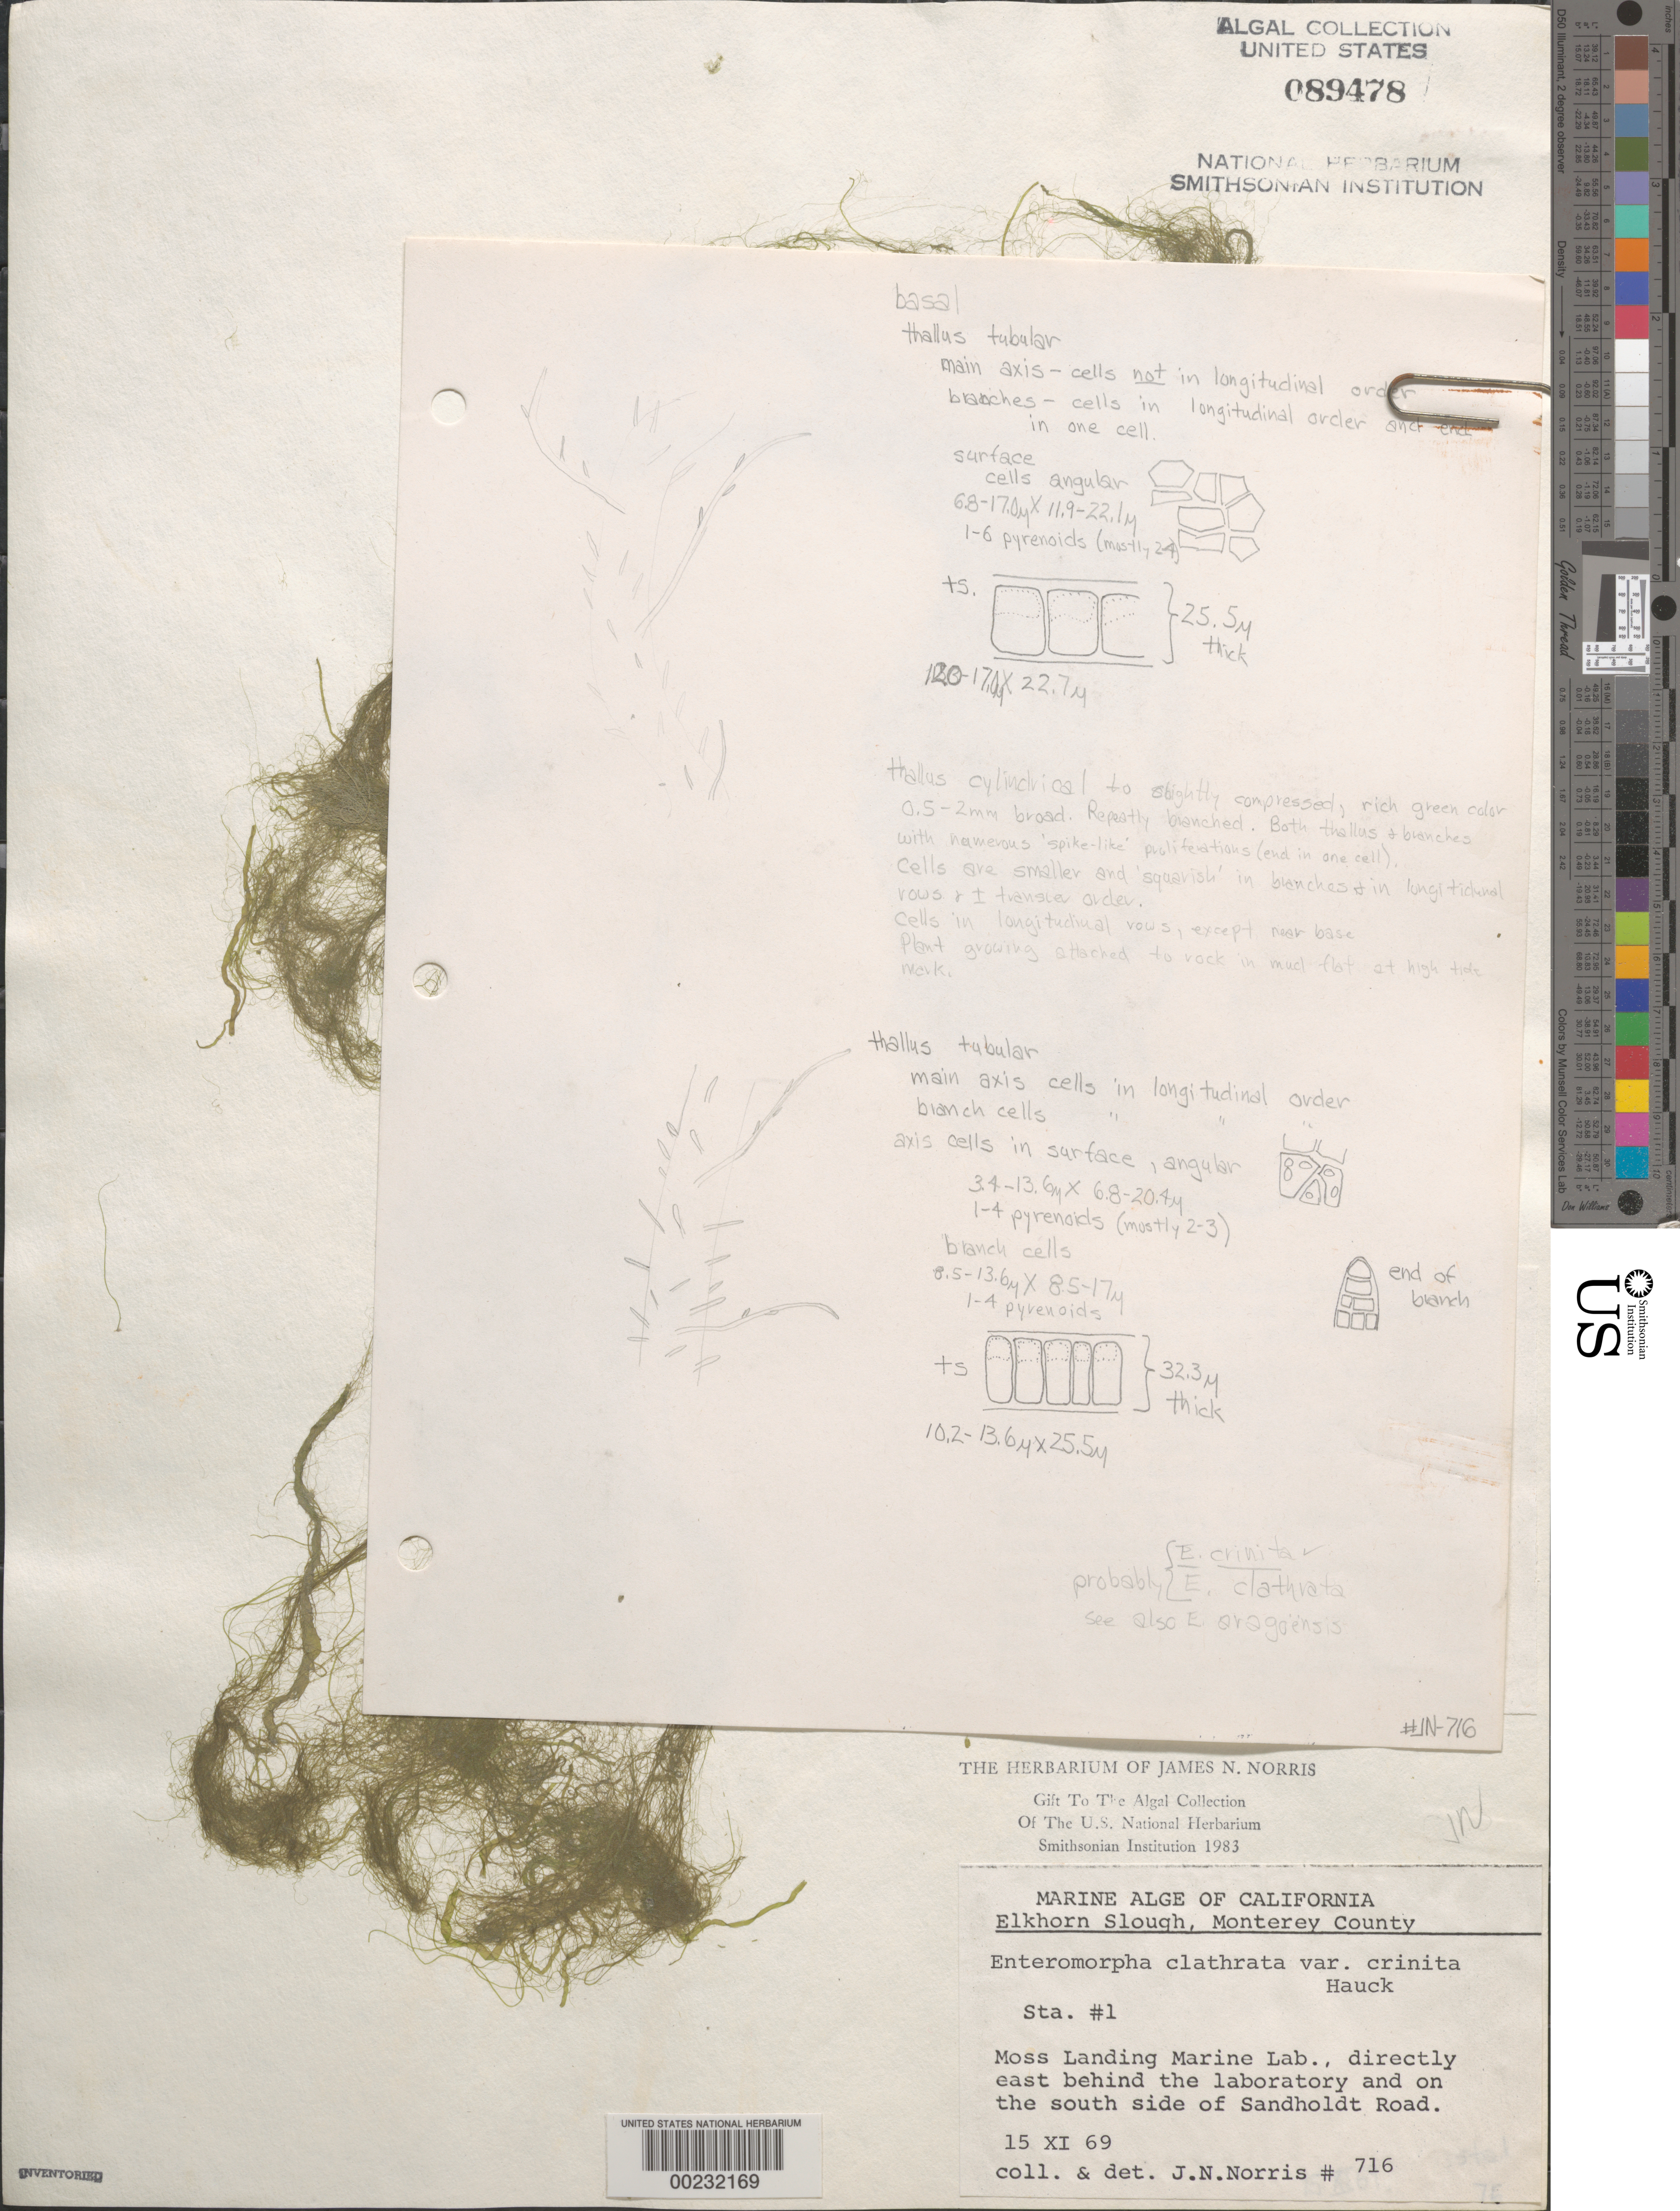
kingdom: Plantae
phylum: Chlorophyta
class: Ulvophyceae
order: Cladophorales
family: Cladophoraceae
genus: Cladophora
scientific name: Cladophora vagabunda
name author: (L.) C. Hoek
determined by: Algae name updating Project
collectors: J. N. Norris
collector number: JN-716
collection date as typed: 15 Nov 1969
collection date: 1969-11-15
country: United States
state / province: California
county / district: Monterey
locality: Elkhorn Slough, Moss Landing Marine Laboratory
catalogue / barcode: US 89478